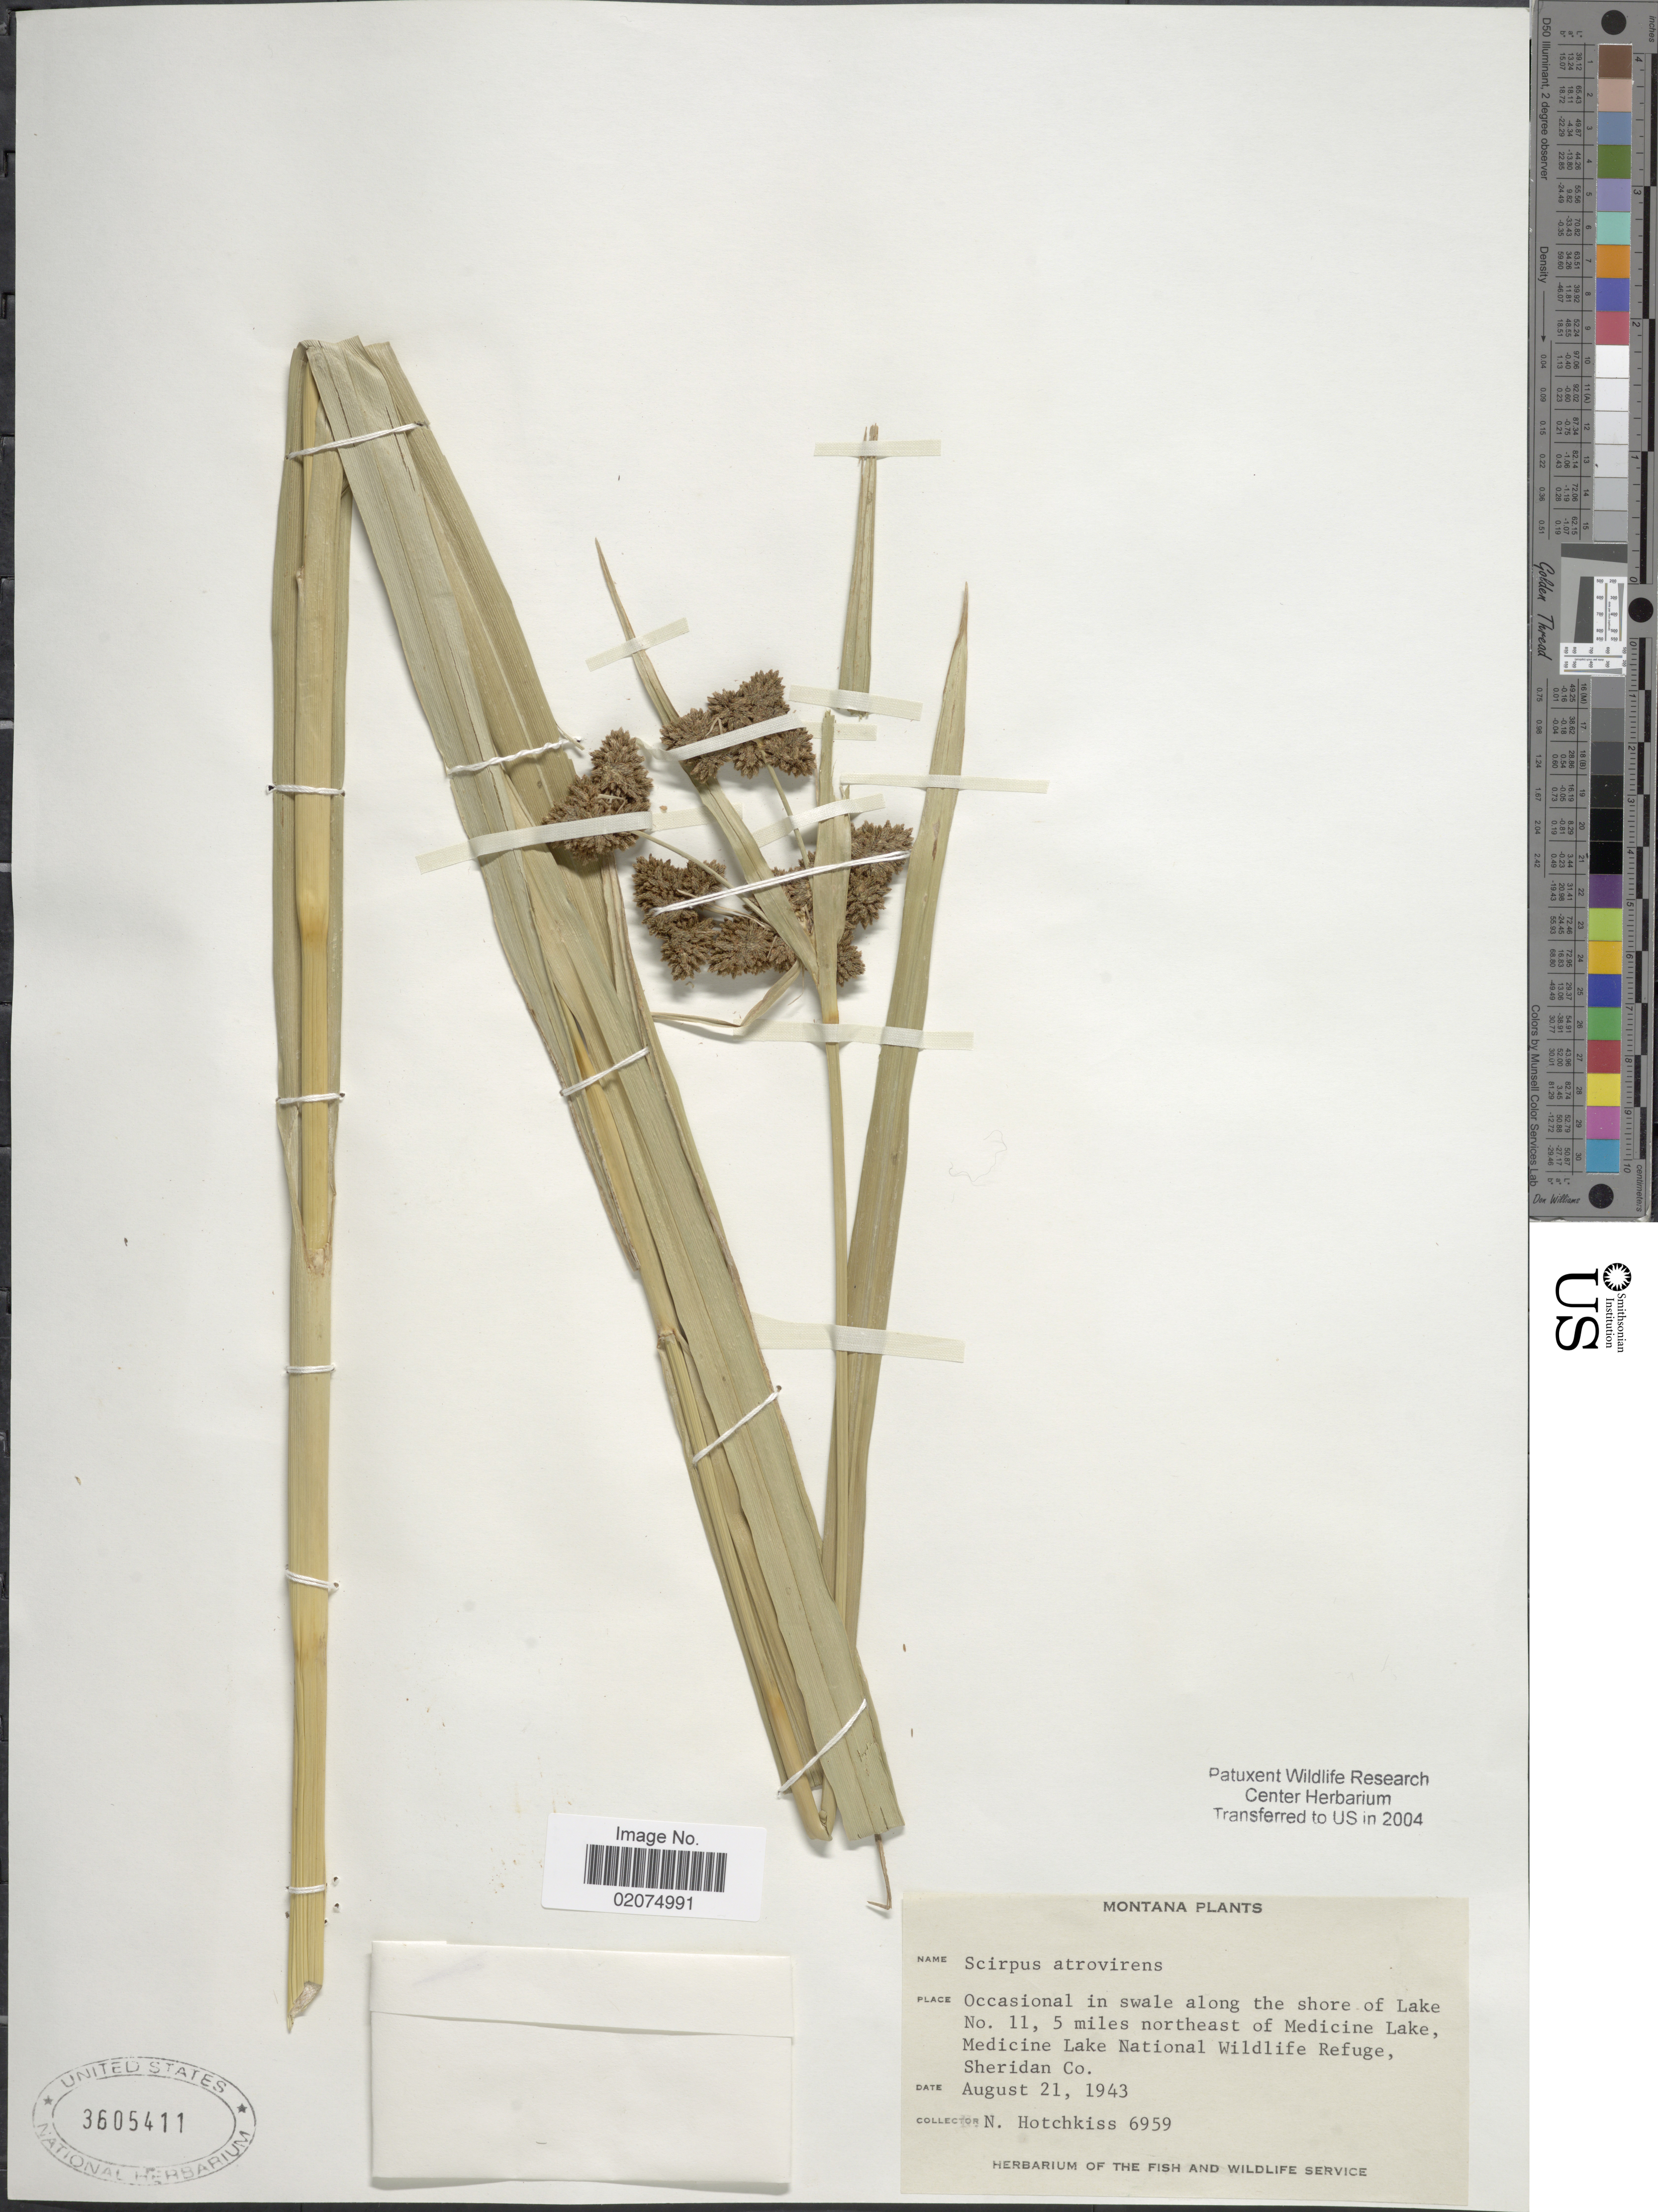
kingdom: Plantae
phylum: Tracheophyta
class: Liliopsida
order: Poales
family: Cyperaceae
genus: Scirpus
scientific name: Scirpus atrovirens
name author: Willd.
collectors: N. Hotchkiss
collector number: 6959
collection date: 1943-08-21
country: United States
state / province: Montana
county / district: Sheridan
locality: Along the shore of Lake No 11, 5 miles northeast of Medicine Lake, Medicine Lake National Wildlife Refuge.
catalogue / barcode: US 3605411